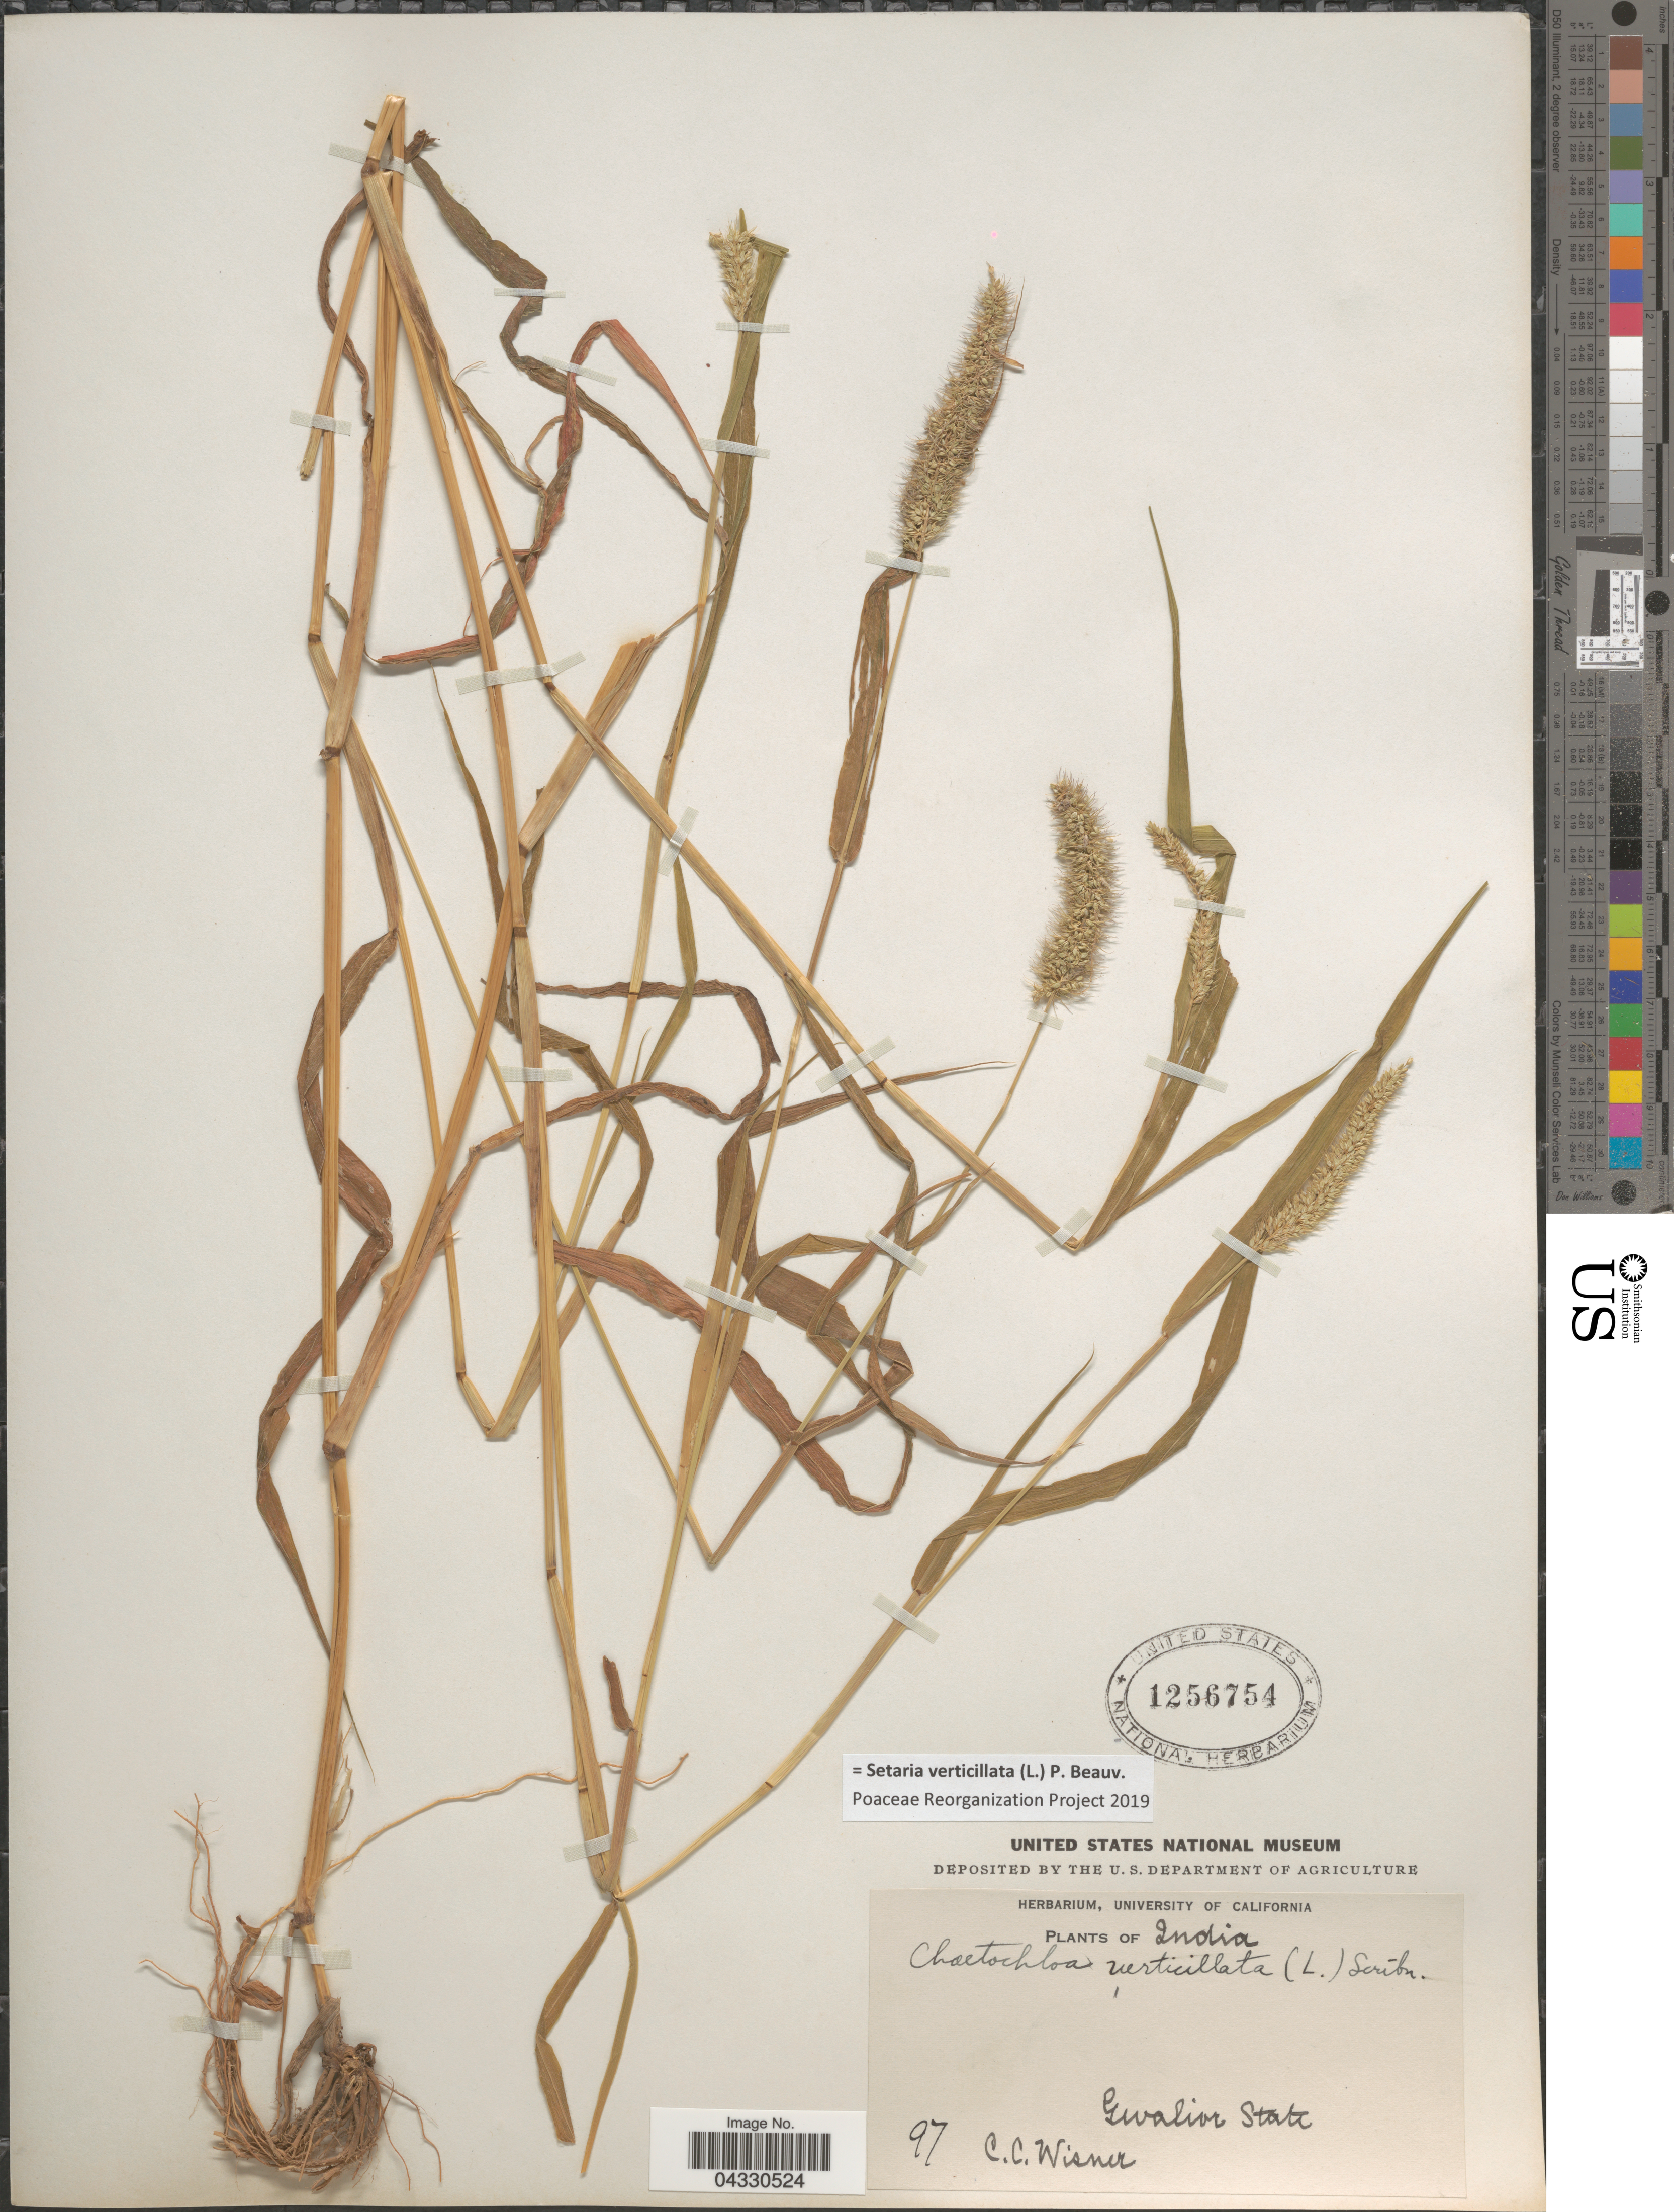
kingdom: Plantae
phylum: Tracheophyta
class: Liliopsida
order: Poales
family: Poaceae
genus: Setaria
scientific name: Setaria verticillata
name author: (L.) P. Beauv.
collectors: C. Wisner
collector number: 97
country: India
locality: Gwalior State.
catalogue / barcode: US 1256754